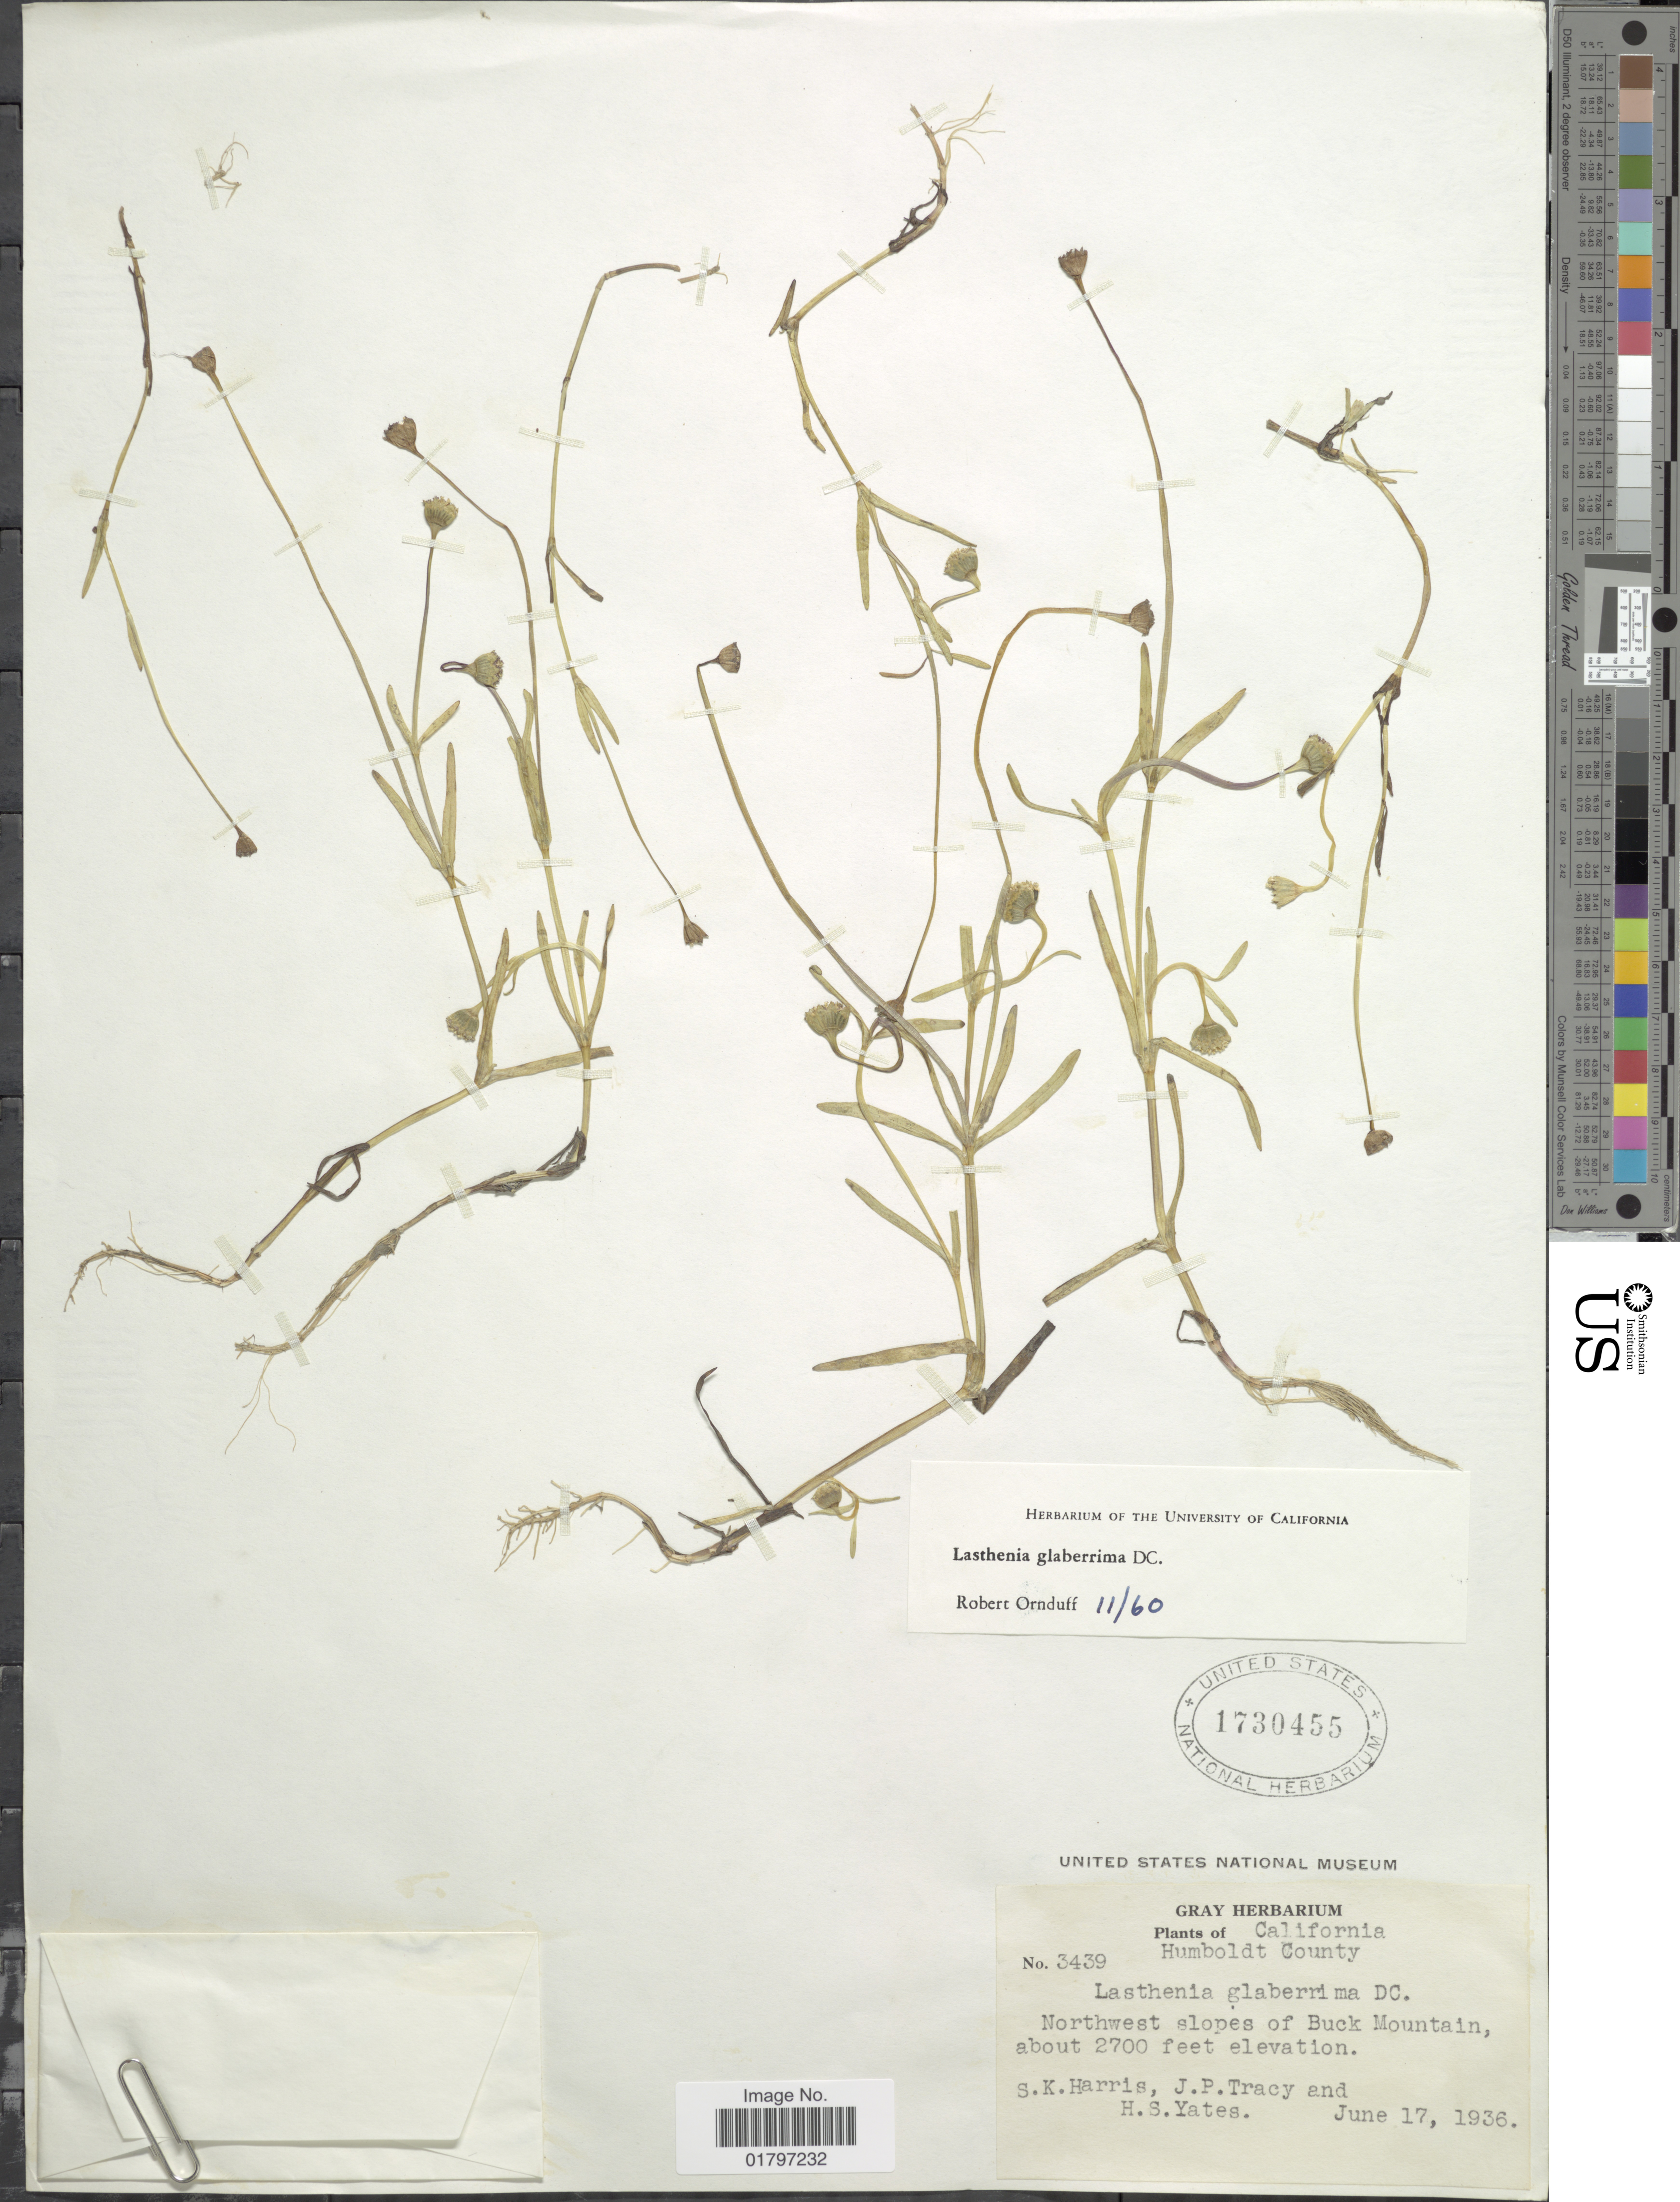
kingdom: Plantae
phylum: Tracheophyta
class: Magnoliopsida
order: Asterales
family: Asteraceae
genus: Lasthenia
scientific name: Lasthenia glaberrima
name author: DC.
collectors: S. K. Harris, J. Tracy & H. S. Yates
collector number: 3439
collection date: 1936-06-17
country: United States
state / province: California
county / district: Humboldt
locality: Humboldt County. Northwest slopes of Buck Mountain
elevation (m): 823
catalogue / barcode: US 1730455